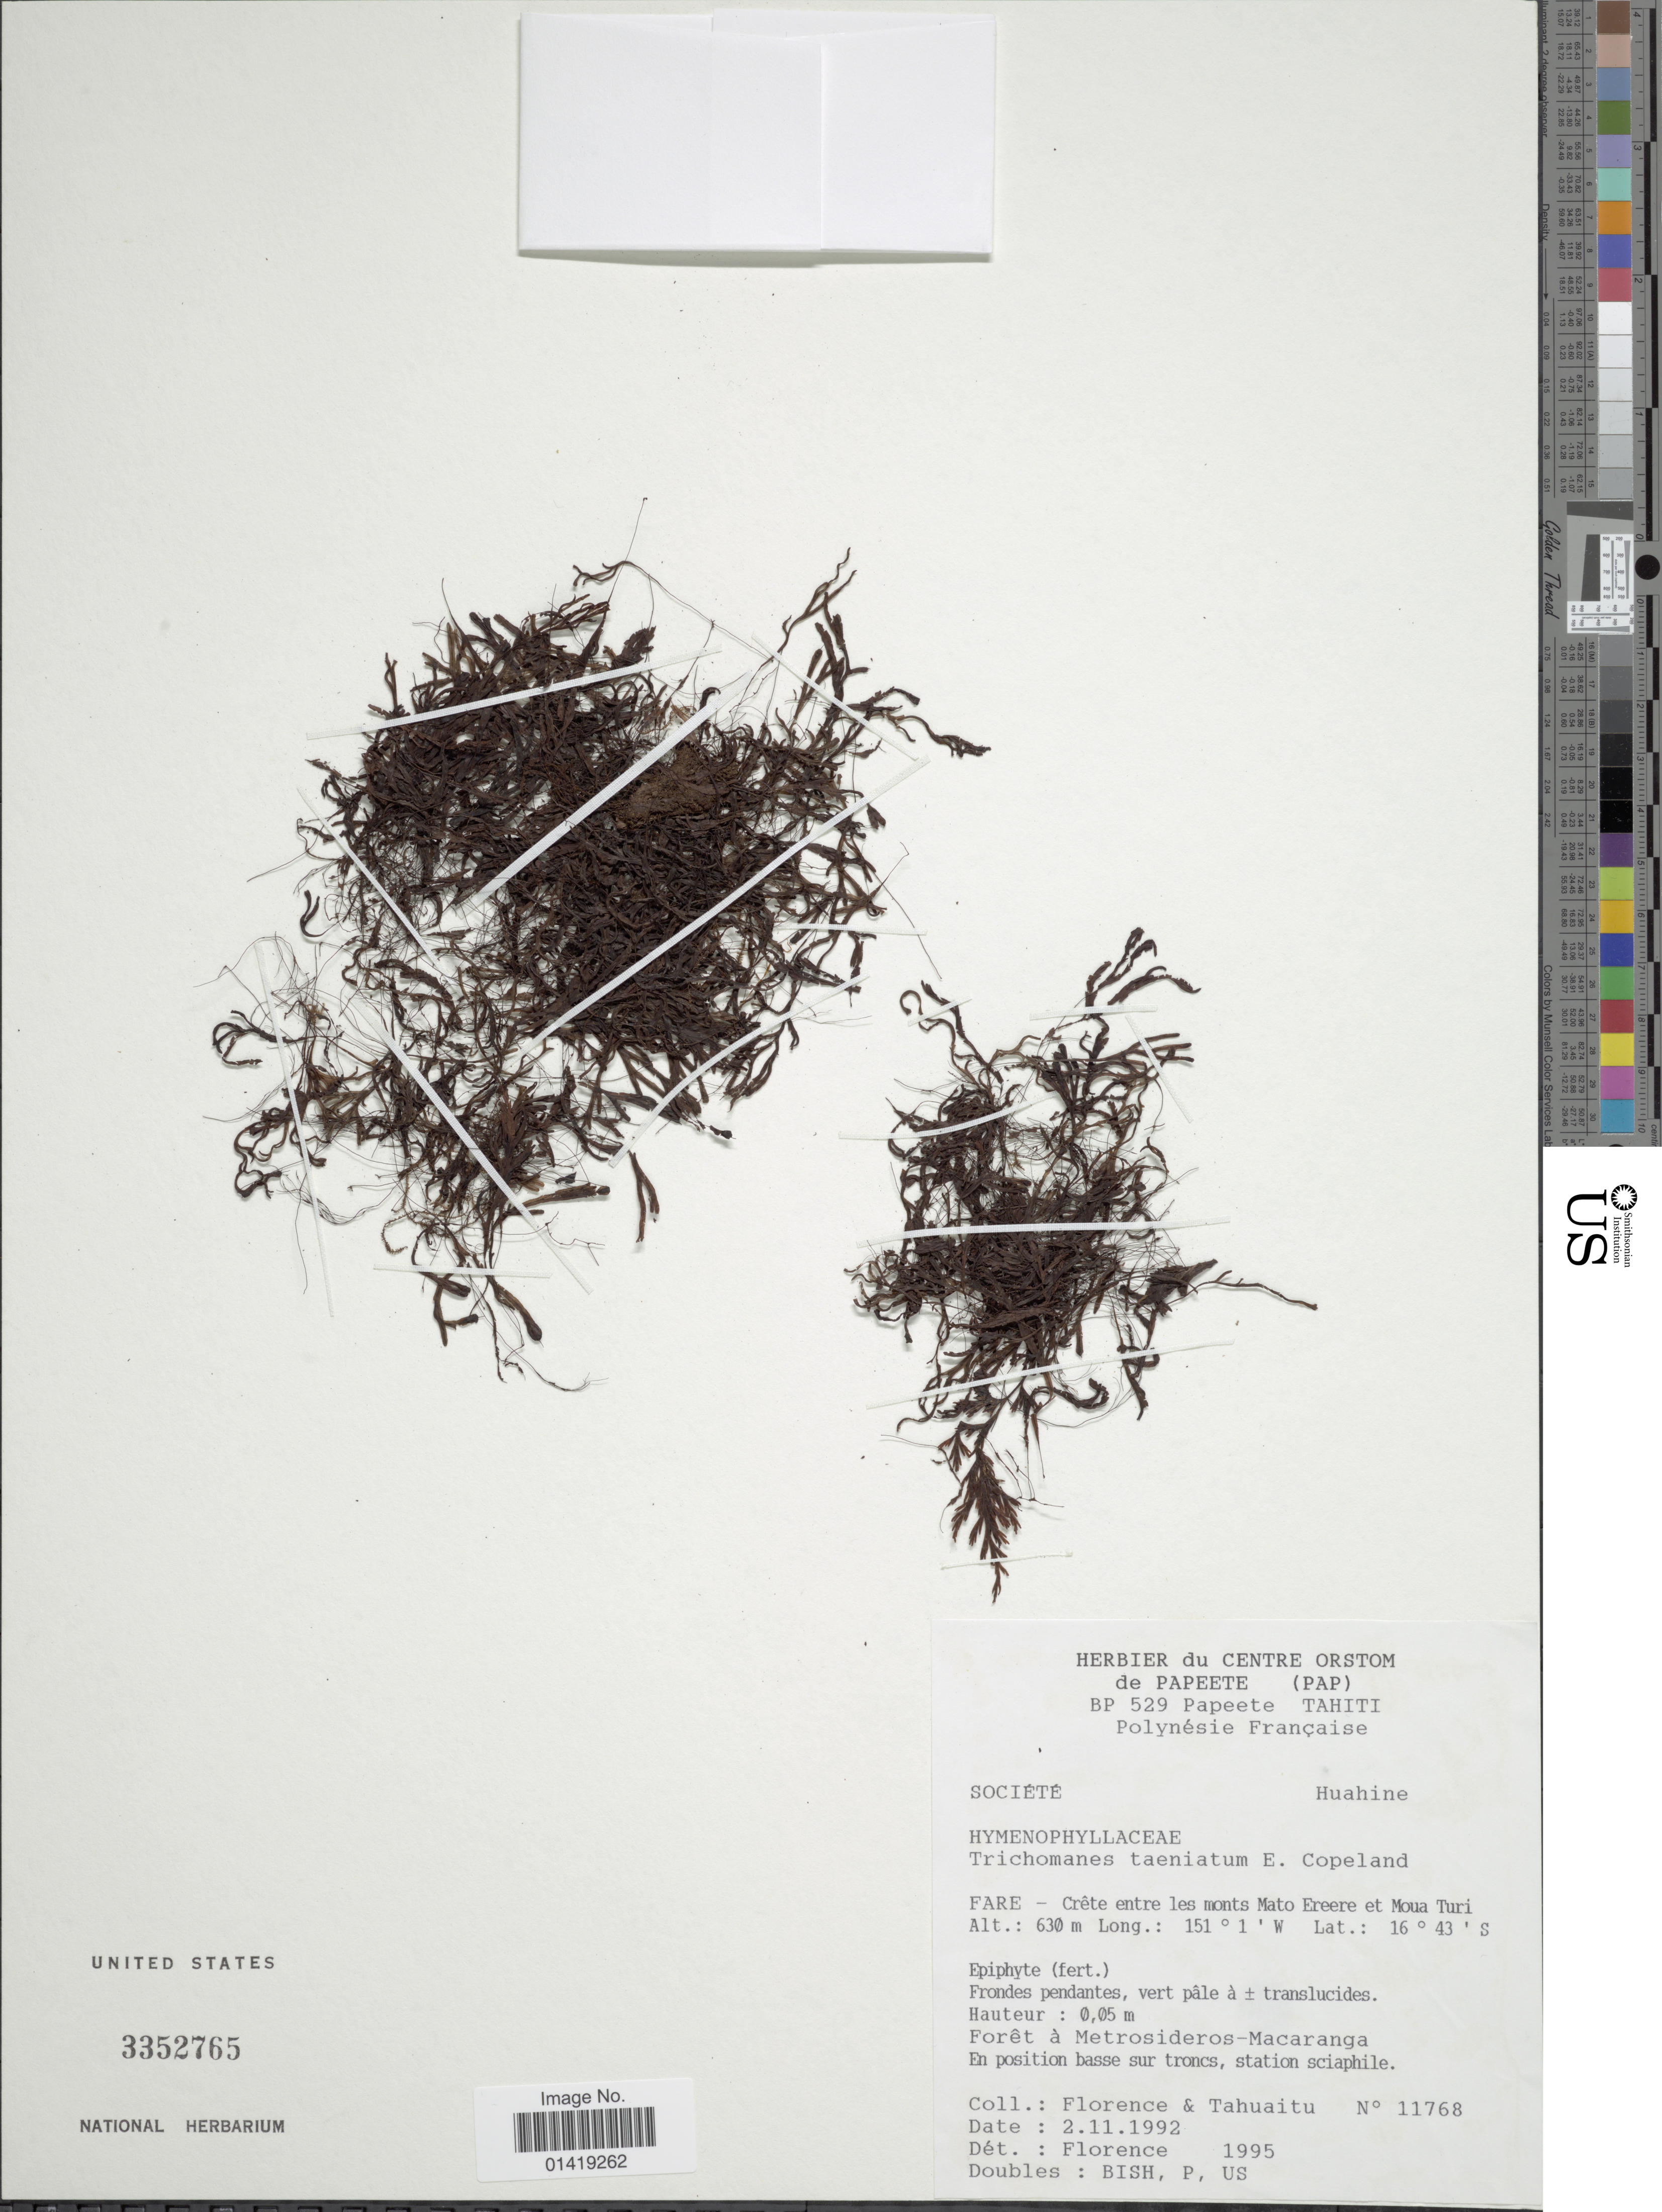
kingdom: Plantae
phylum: Tracheophyta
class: Polypodiopsida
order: Hymenophyllales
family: Hymenophyllaceae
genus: Hymenophyllum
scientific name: Hymenophyllum taeniatum (Copel.) comb. ined., 2015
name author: (Copel.)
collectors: -. Florence & -. Tahuaitu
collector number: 11768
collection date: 1992-11-02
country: French Polynesia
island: Huahine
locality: Societe Huahine Fare Crete entre les monts Mato Ereere et Moua Turi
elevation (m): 630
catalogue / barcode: US 3352765